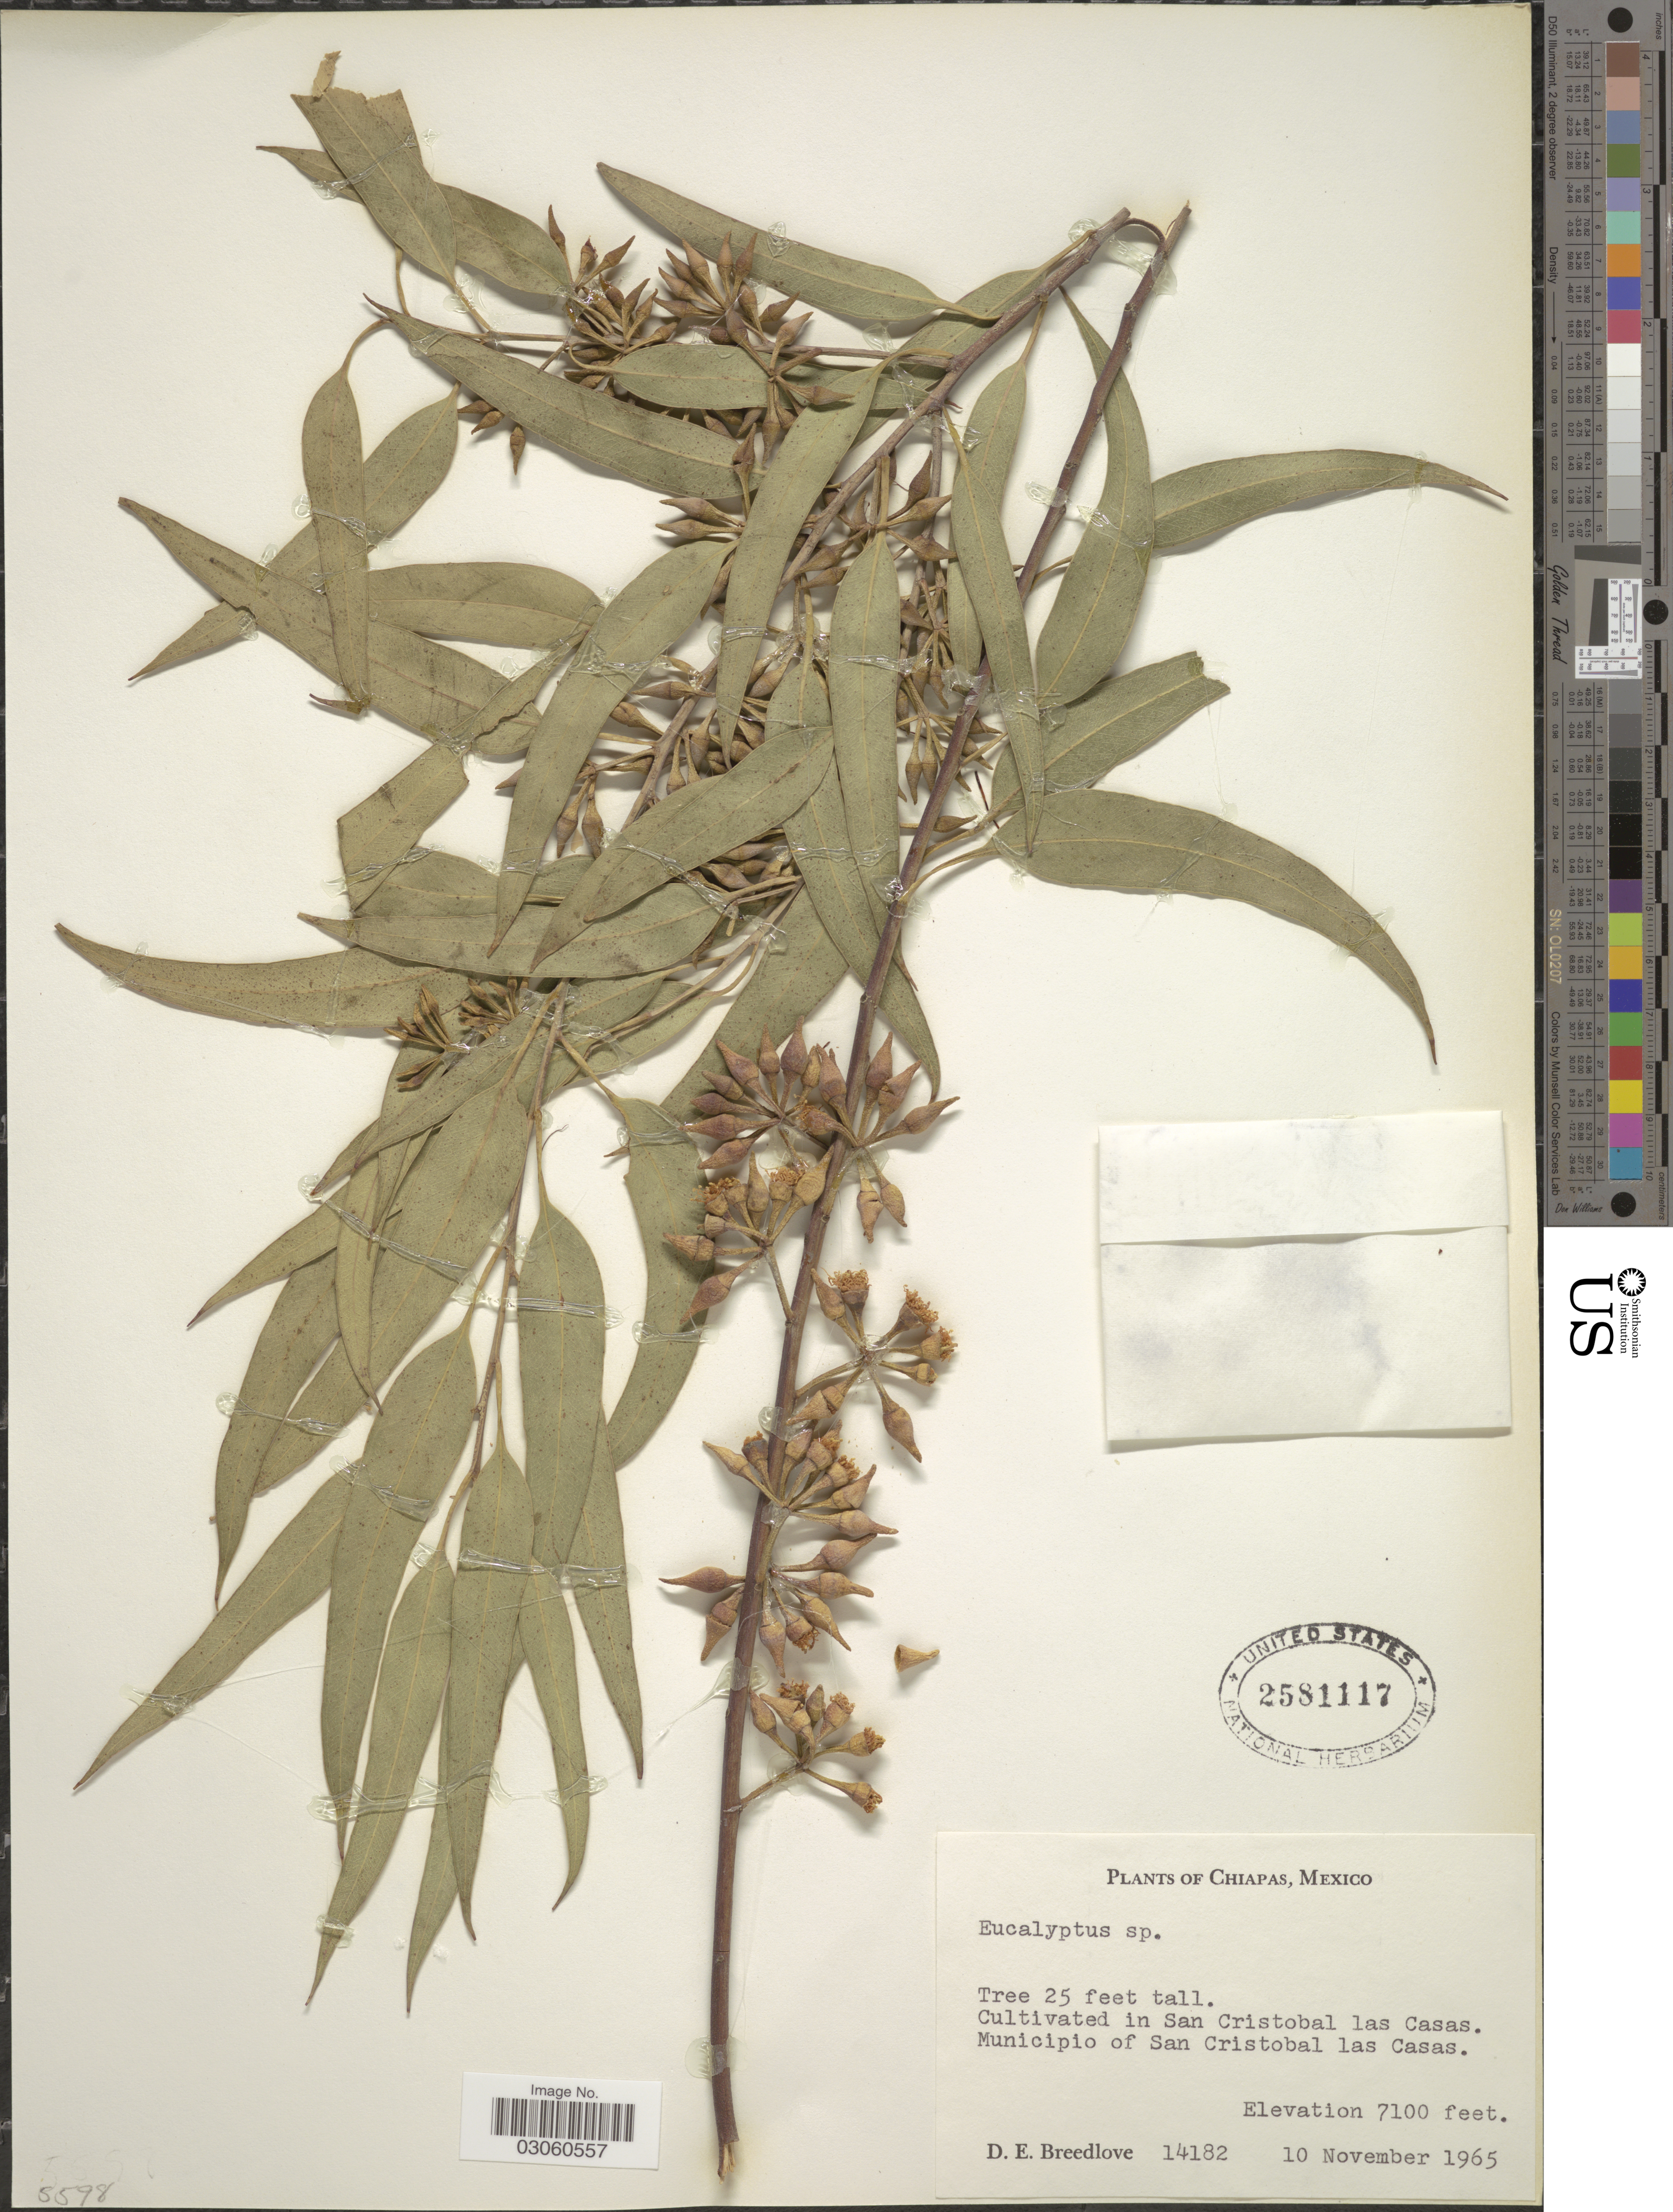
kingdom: Plantae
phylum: Tracheophyta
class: Magnoliopsida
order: Myrtales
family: Myrtaceae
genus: Eucalyptus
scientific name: Eucalyptus sp.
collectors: D. E. Breedlove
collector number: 14182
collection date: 1965-11-10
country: Mexico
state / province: Chiapas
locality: Cultivated in San Cristobal las Casas. Municipio of San Cristobal las Casas.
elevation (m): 2164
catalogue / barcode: US 2581117